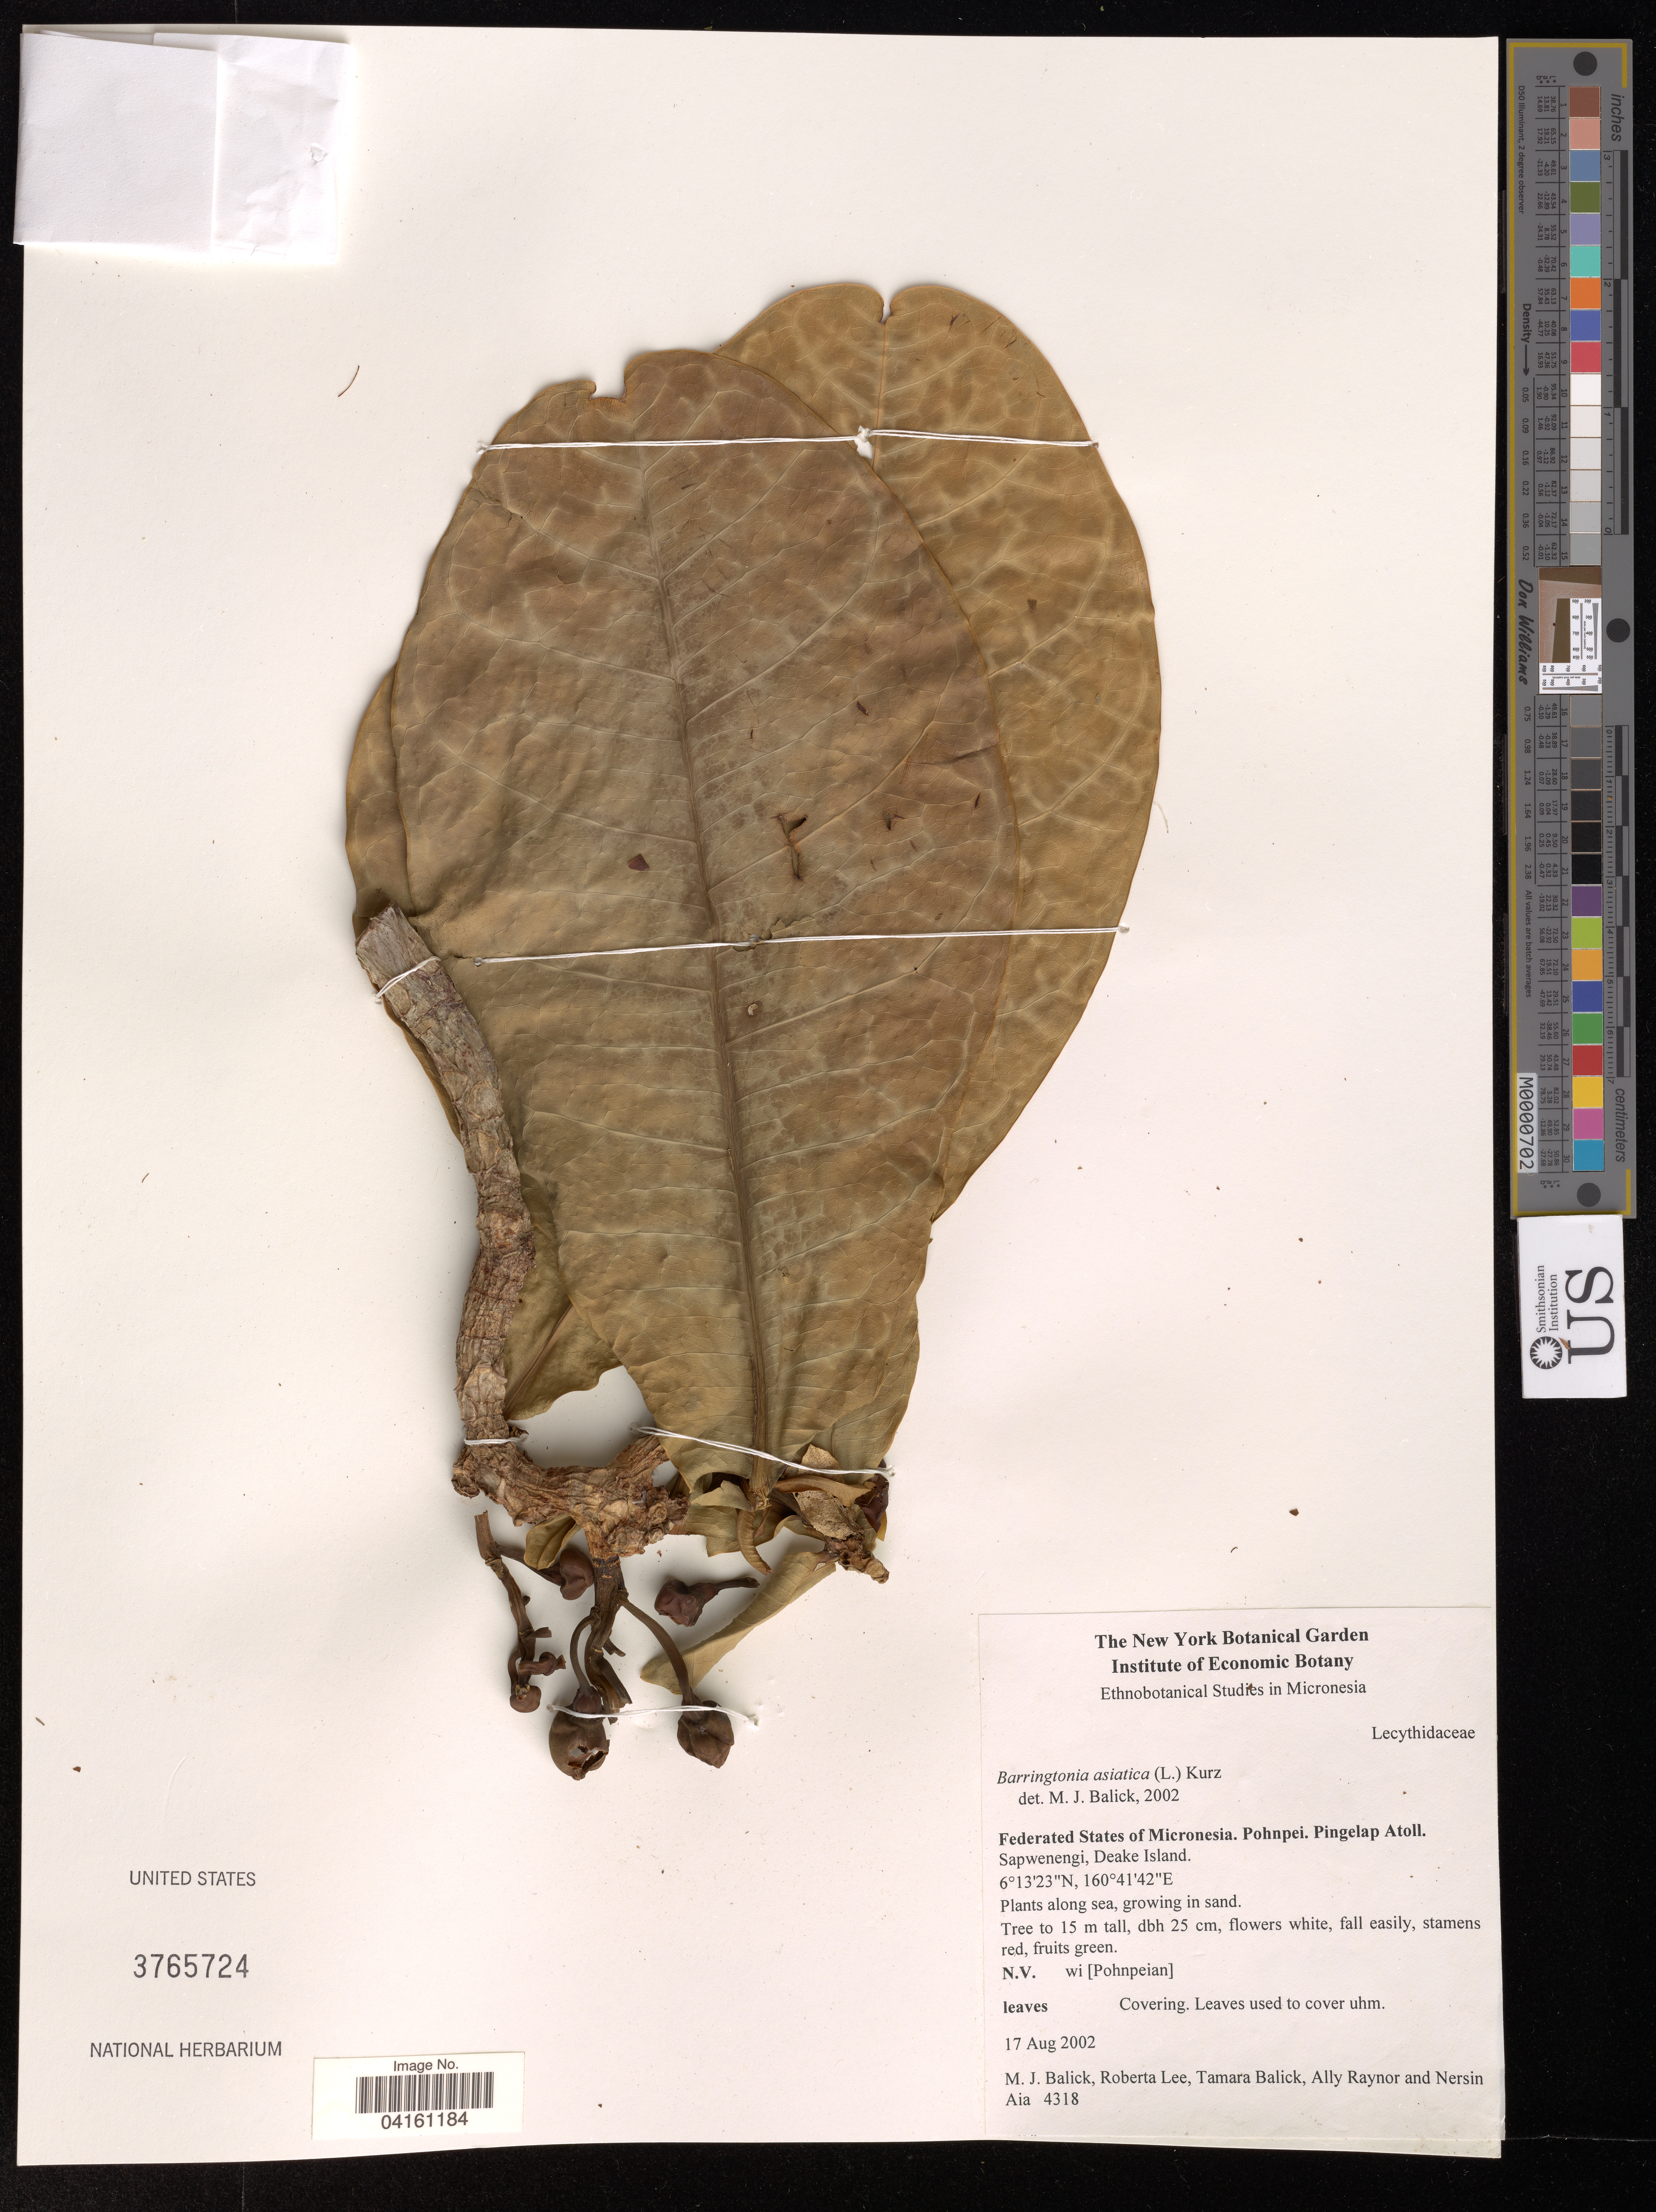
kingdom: Plantae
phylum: Tracheophyta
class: Magnoliopsida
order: Ericales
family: Lecythidaceae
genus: Barringtonia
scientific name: Barringtonia asiatica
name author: (L.) Kurz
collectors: M. J. Balick, R. Lee, T. Balick, A. Raynor & N. Aia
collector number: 4318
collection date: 2002-08-17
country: Micronesia, Federated States of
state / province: Pohnpei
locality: Pingelap Atoll. Sapwenengi, Deake Island.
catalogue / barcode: US 3765724